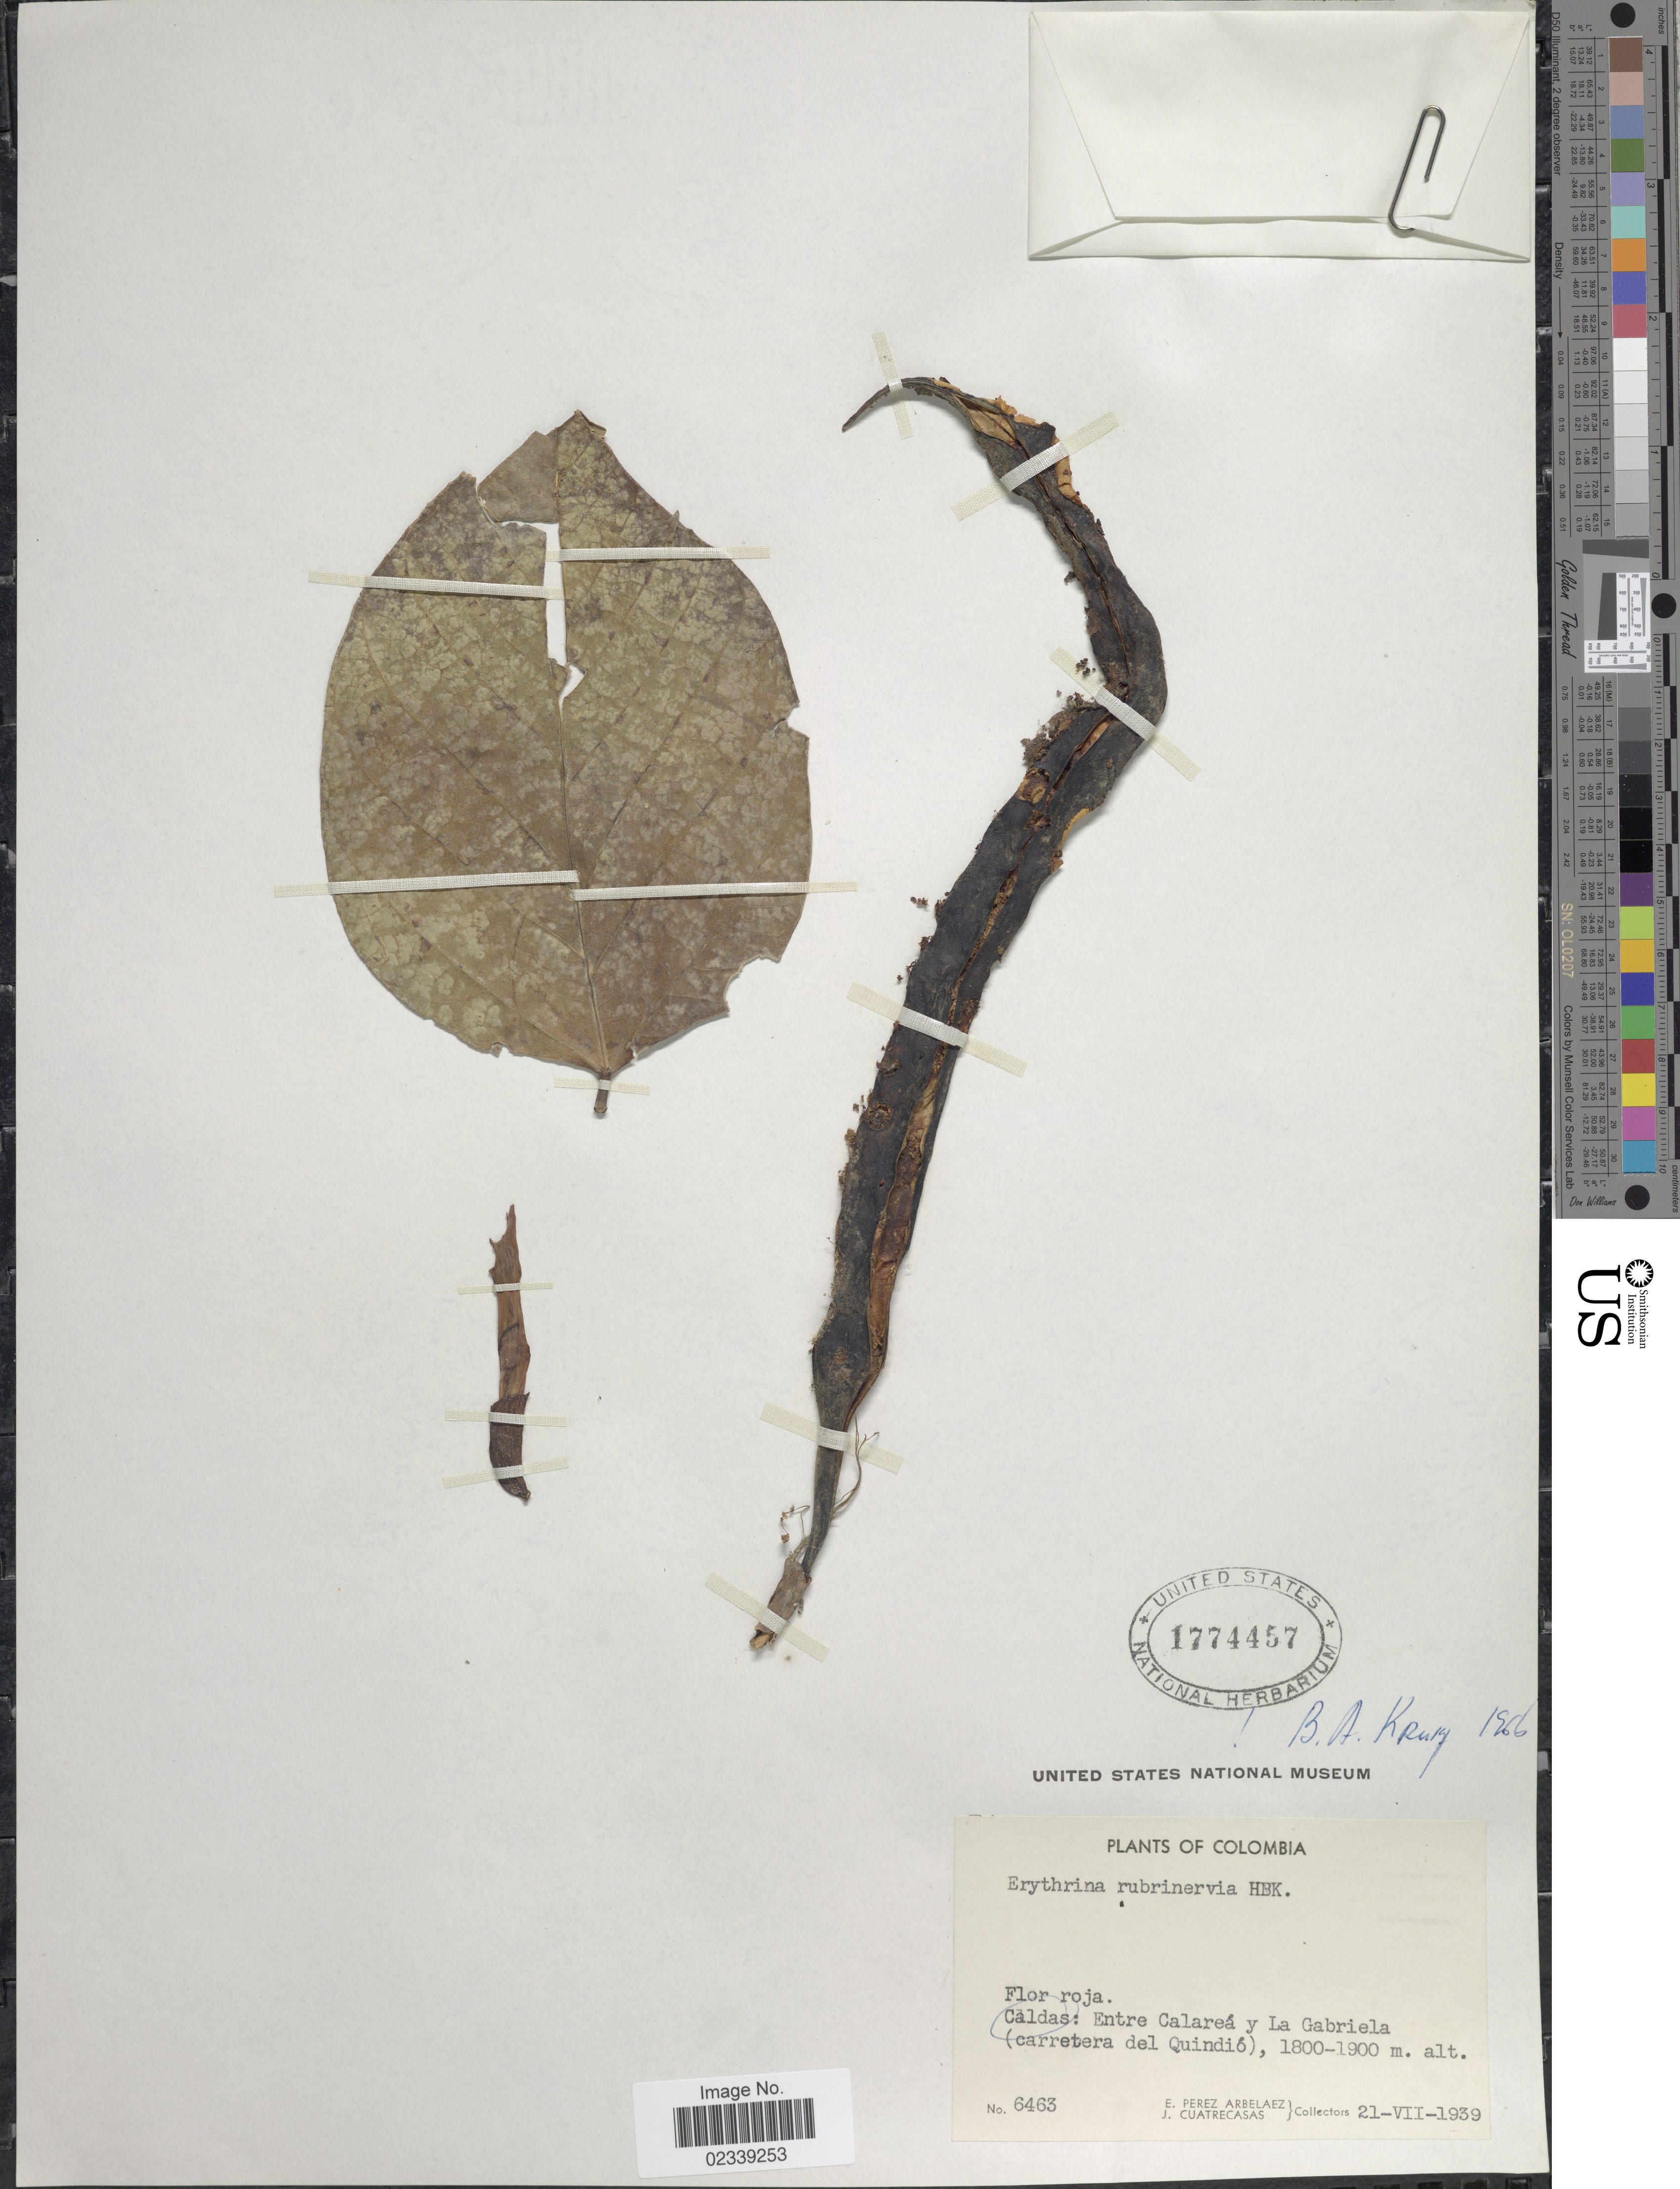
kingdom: Plantae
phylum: Tracheophyta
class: Magnoliopsida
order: Fabales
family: Fabaceae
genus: Erythrina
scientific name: Erythrina rubrinervia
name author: Kunth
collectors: E. Pérez Arbeláez & J. Cuatrecasas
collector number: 6463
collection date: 1939-07-21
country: Colombia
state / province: Caldas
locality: Entre Calarea y La Gabriela (carretera del Quindio)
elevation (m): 1800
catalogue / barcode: US 1774457